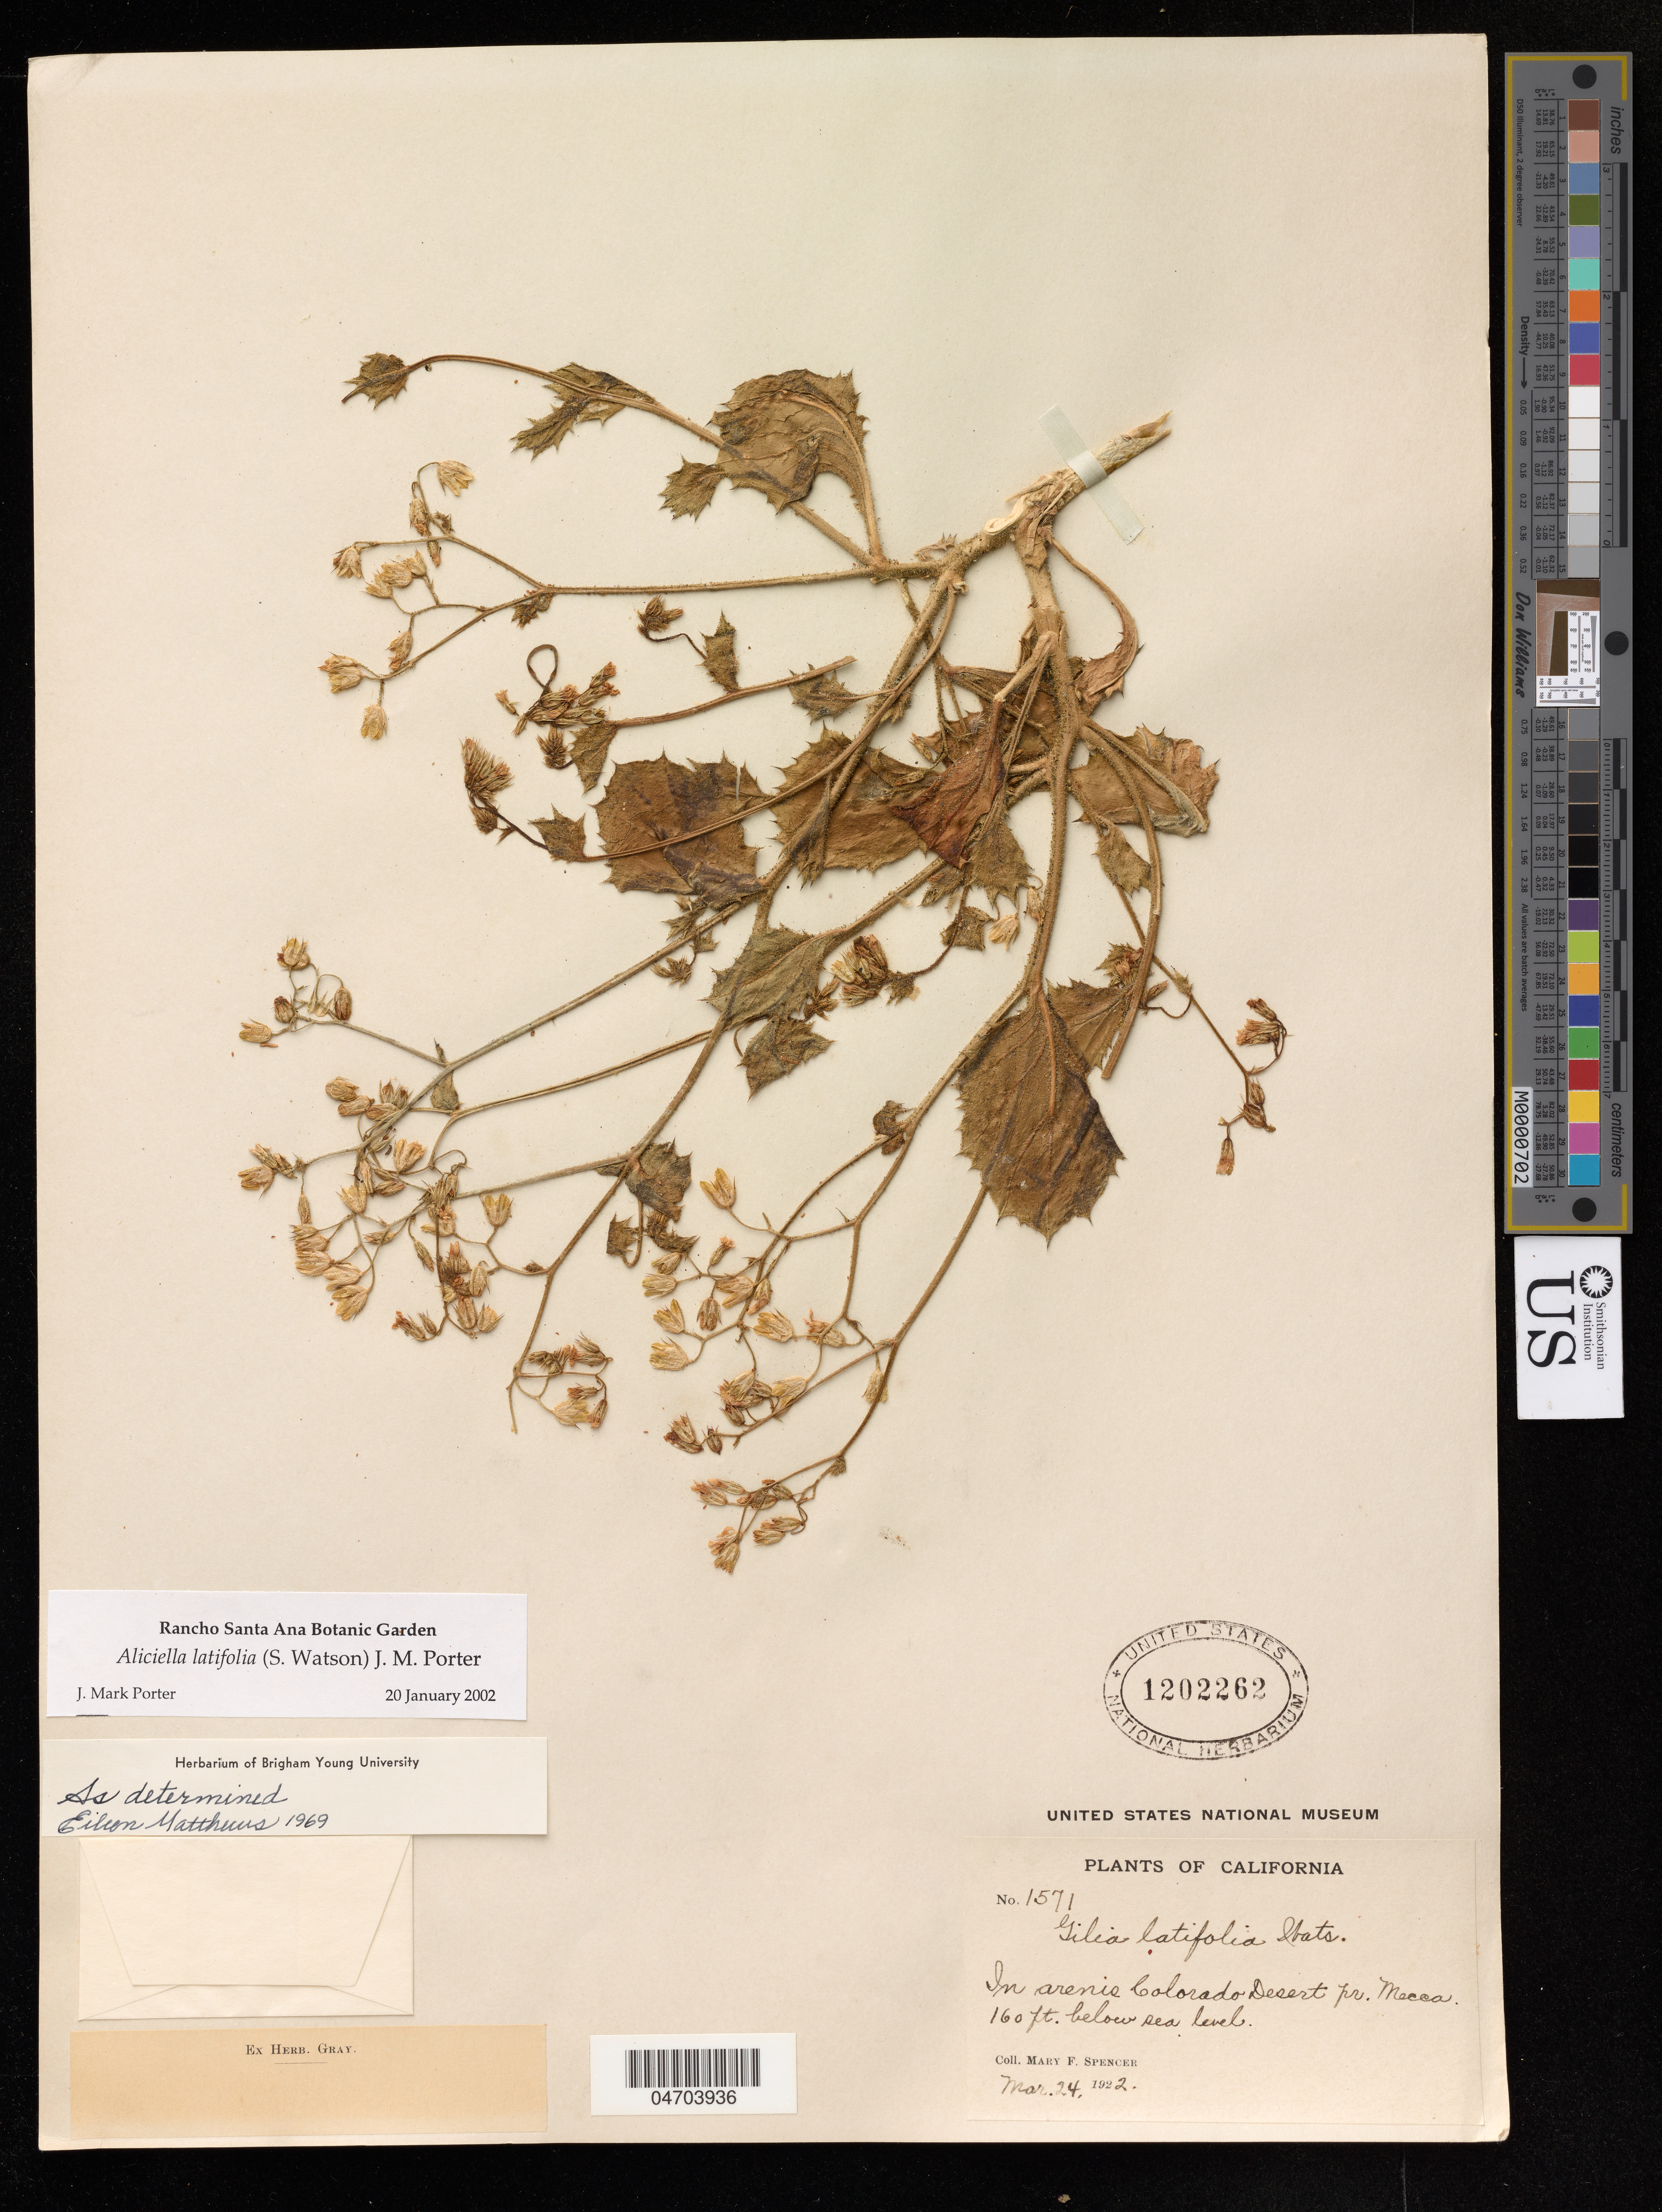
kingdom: Plantae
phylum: Tracheophyta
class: Magnoliopsida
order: Ericales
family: Polemoniaceae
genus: Aliciella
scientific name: Aliciella latifolia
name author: (S. Watson) J.M. Porter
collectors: M. Spencer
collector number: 1571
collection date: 1922-03-24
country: United States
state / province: California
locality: In arenis Colorado Desert pr. Mecca.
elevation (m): -49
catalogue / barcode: US 1202262